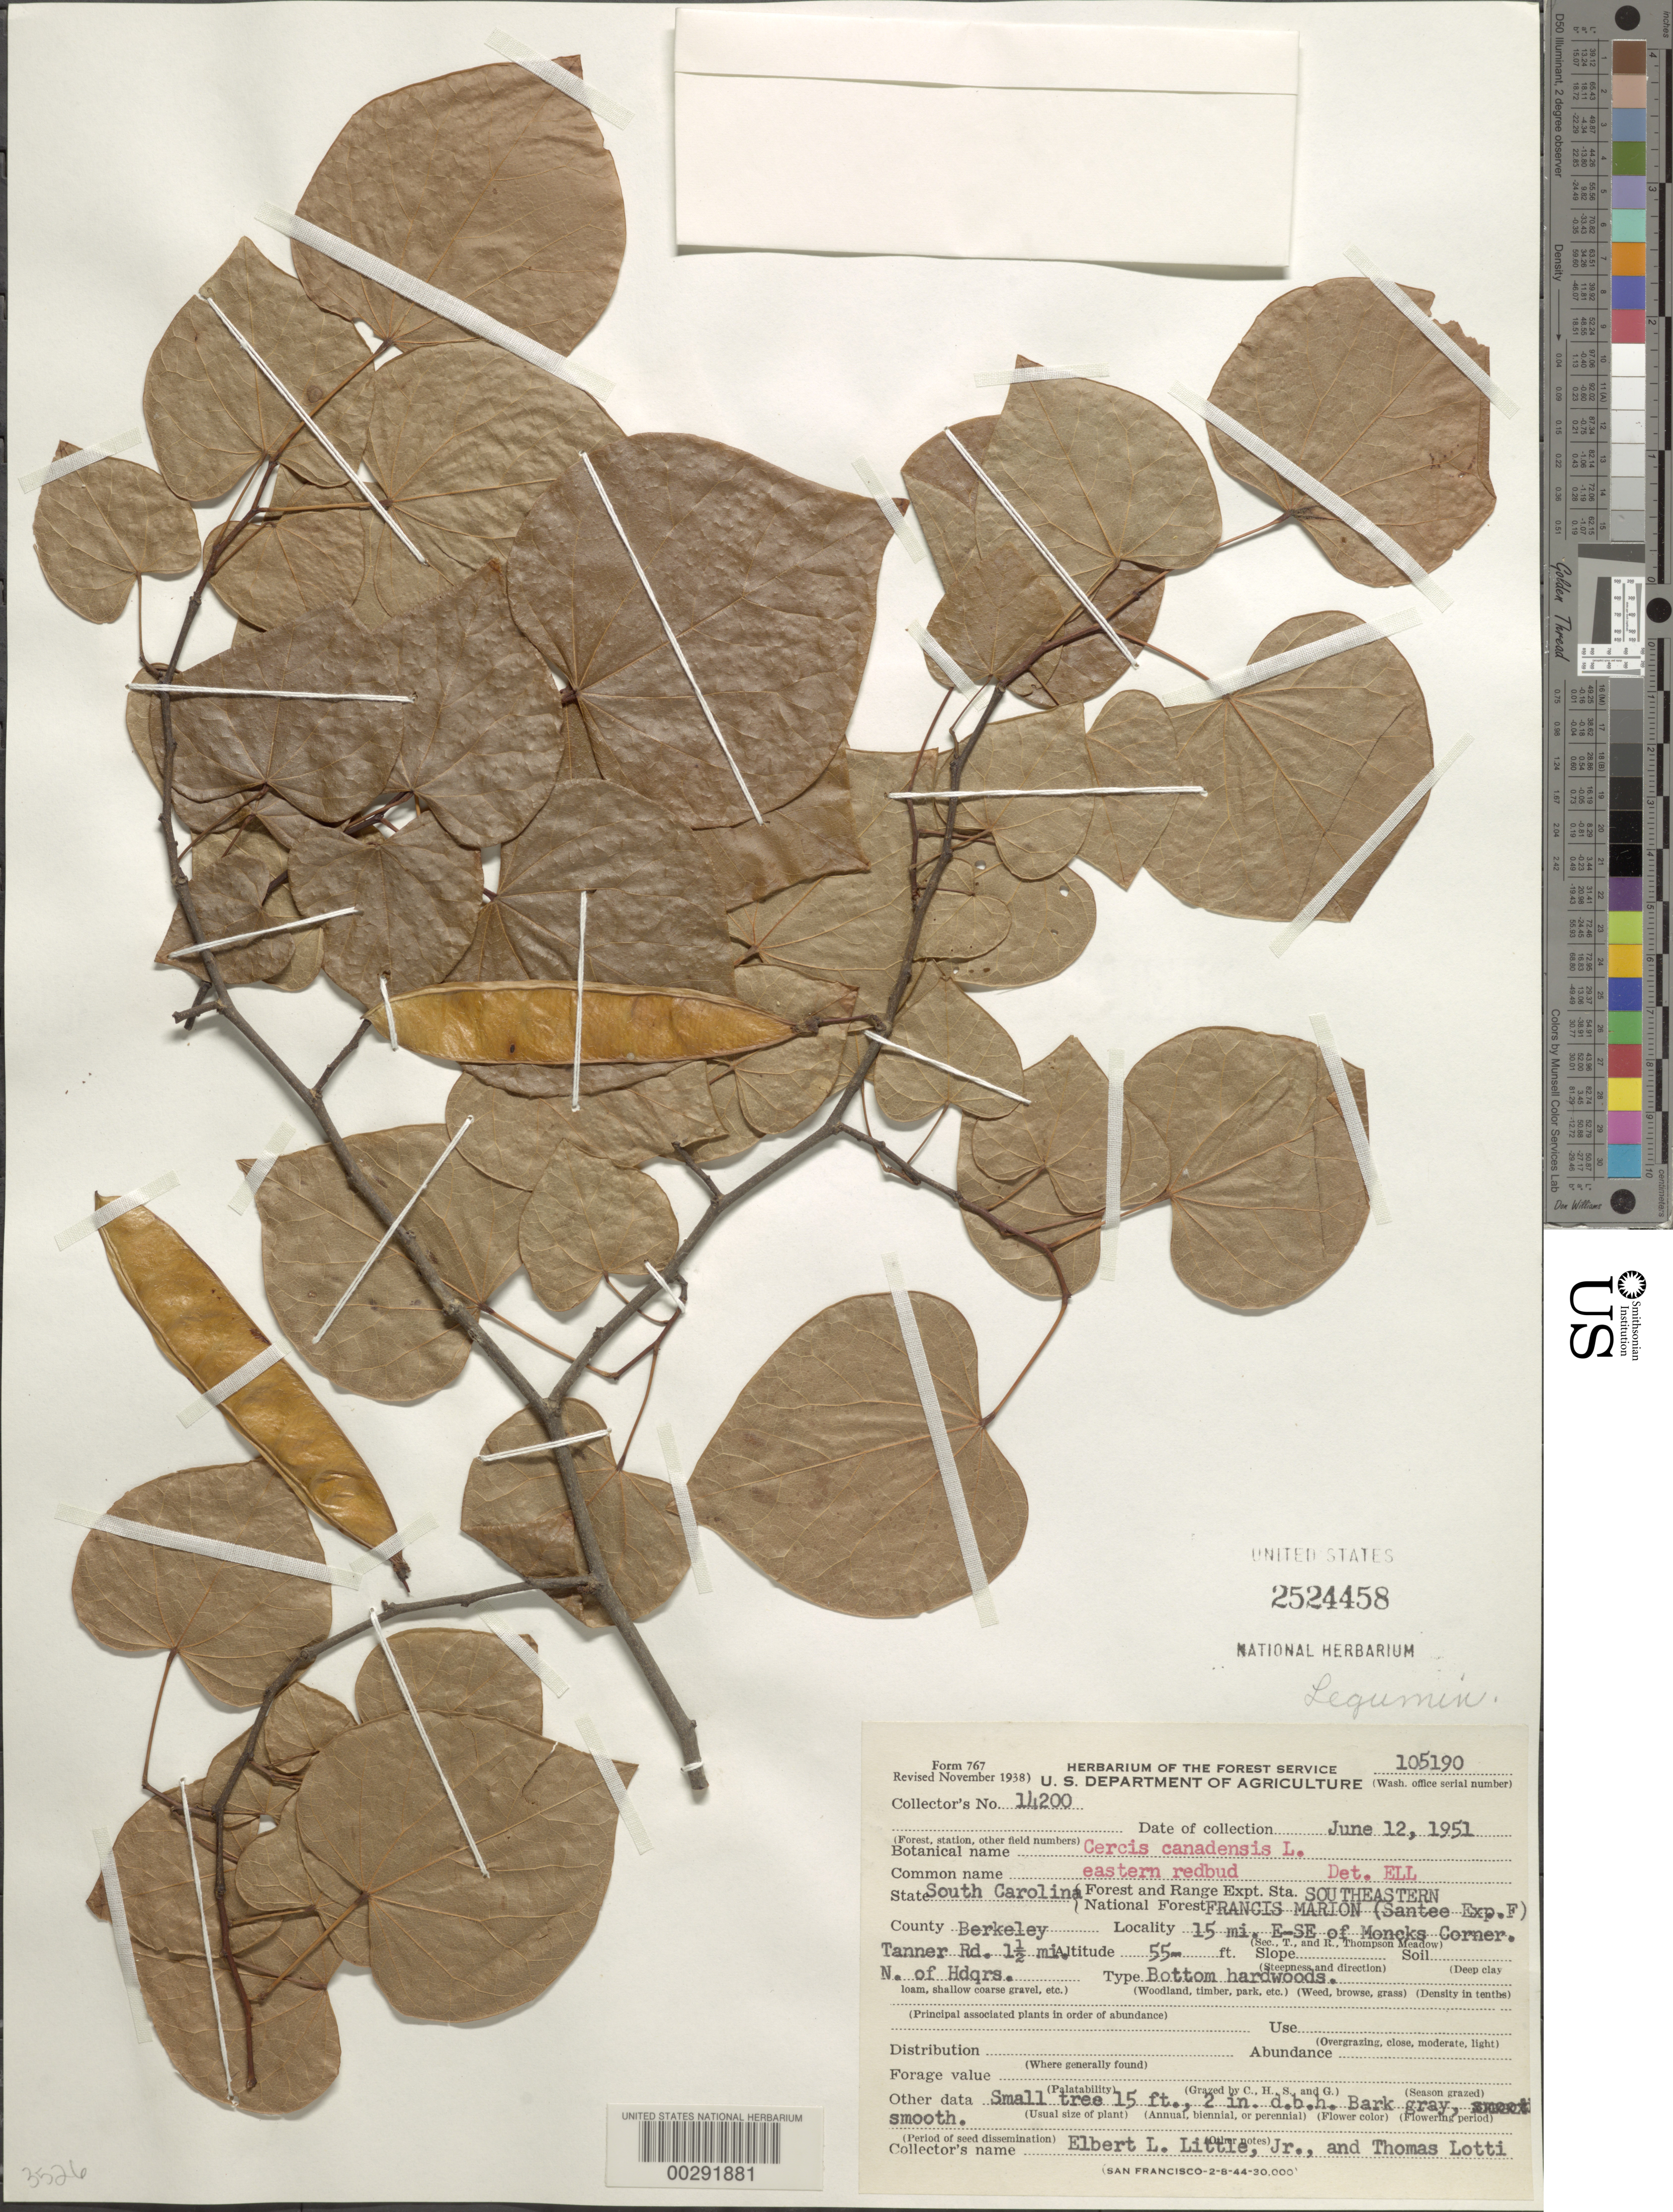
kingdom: Plantae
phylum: Tracheophyta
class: Magnoliopsida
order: Fabales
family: Fabaceae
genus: Cercis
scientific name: Cercis canadensis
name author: L.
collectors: E. L. Little & T. Lotti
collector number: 14200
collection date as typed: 12 Jun 1951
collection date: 1951-06-12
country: United States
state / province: South Carolina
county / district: Berkeley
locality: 15 mi ese of moncks corner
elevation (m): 17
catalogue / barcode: US 2524458